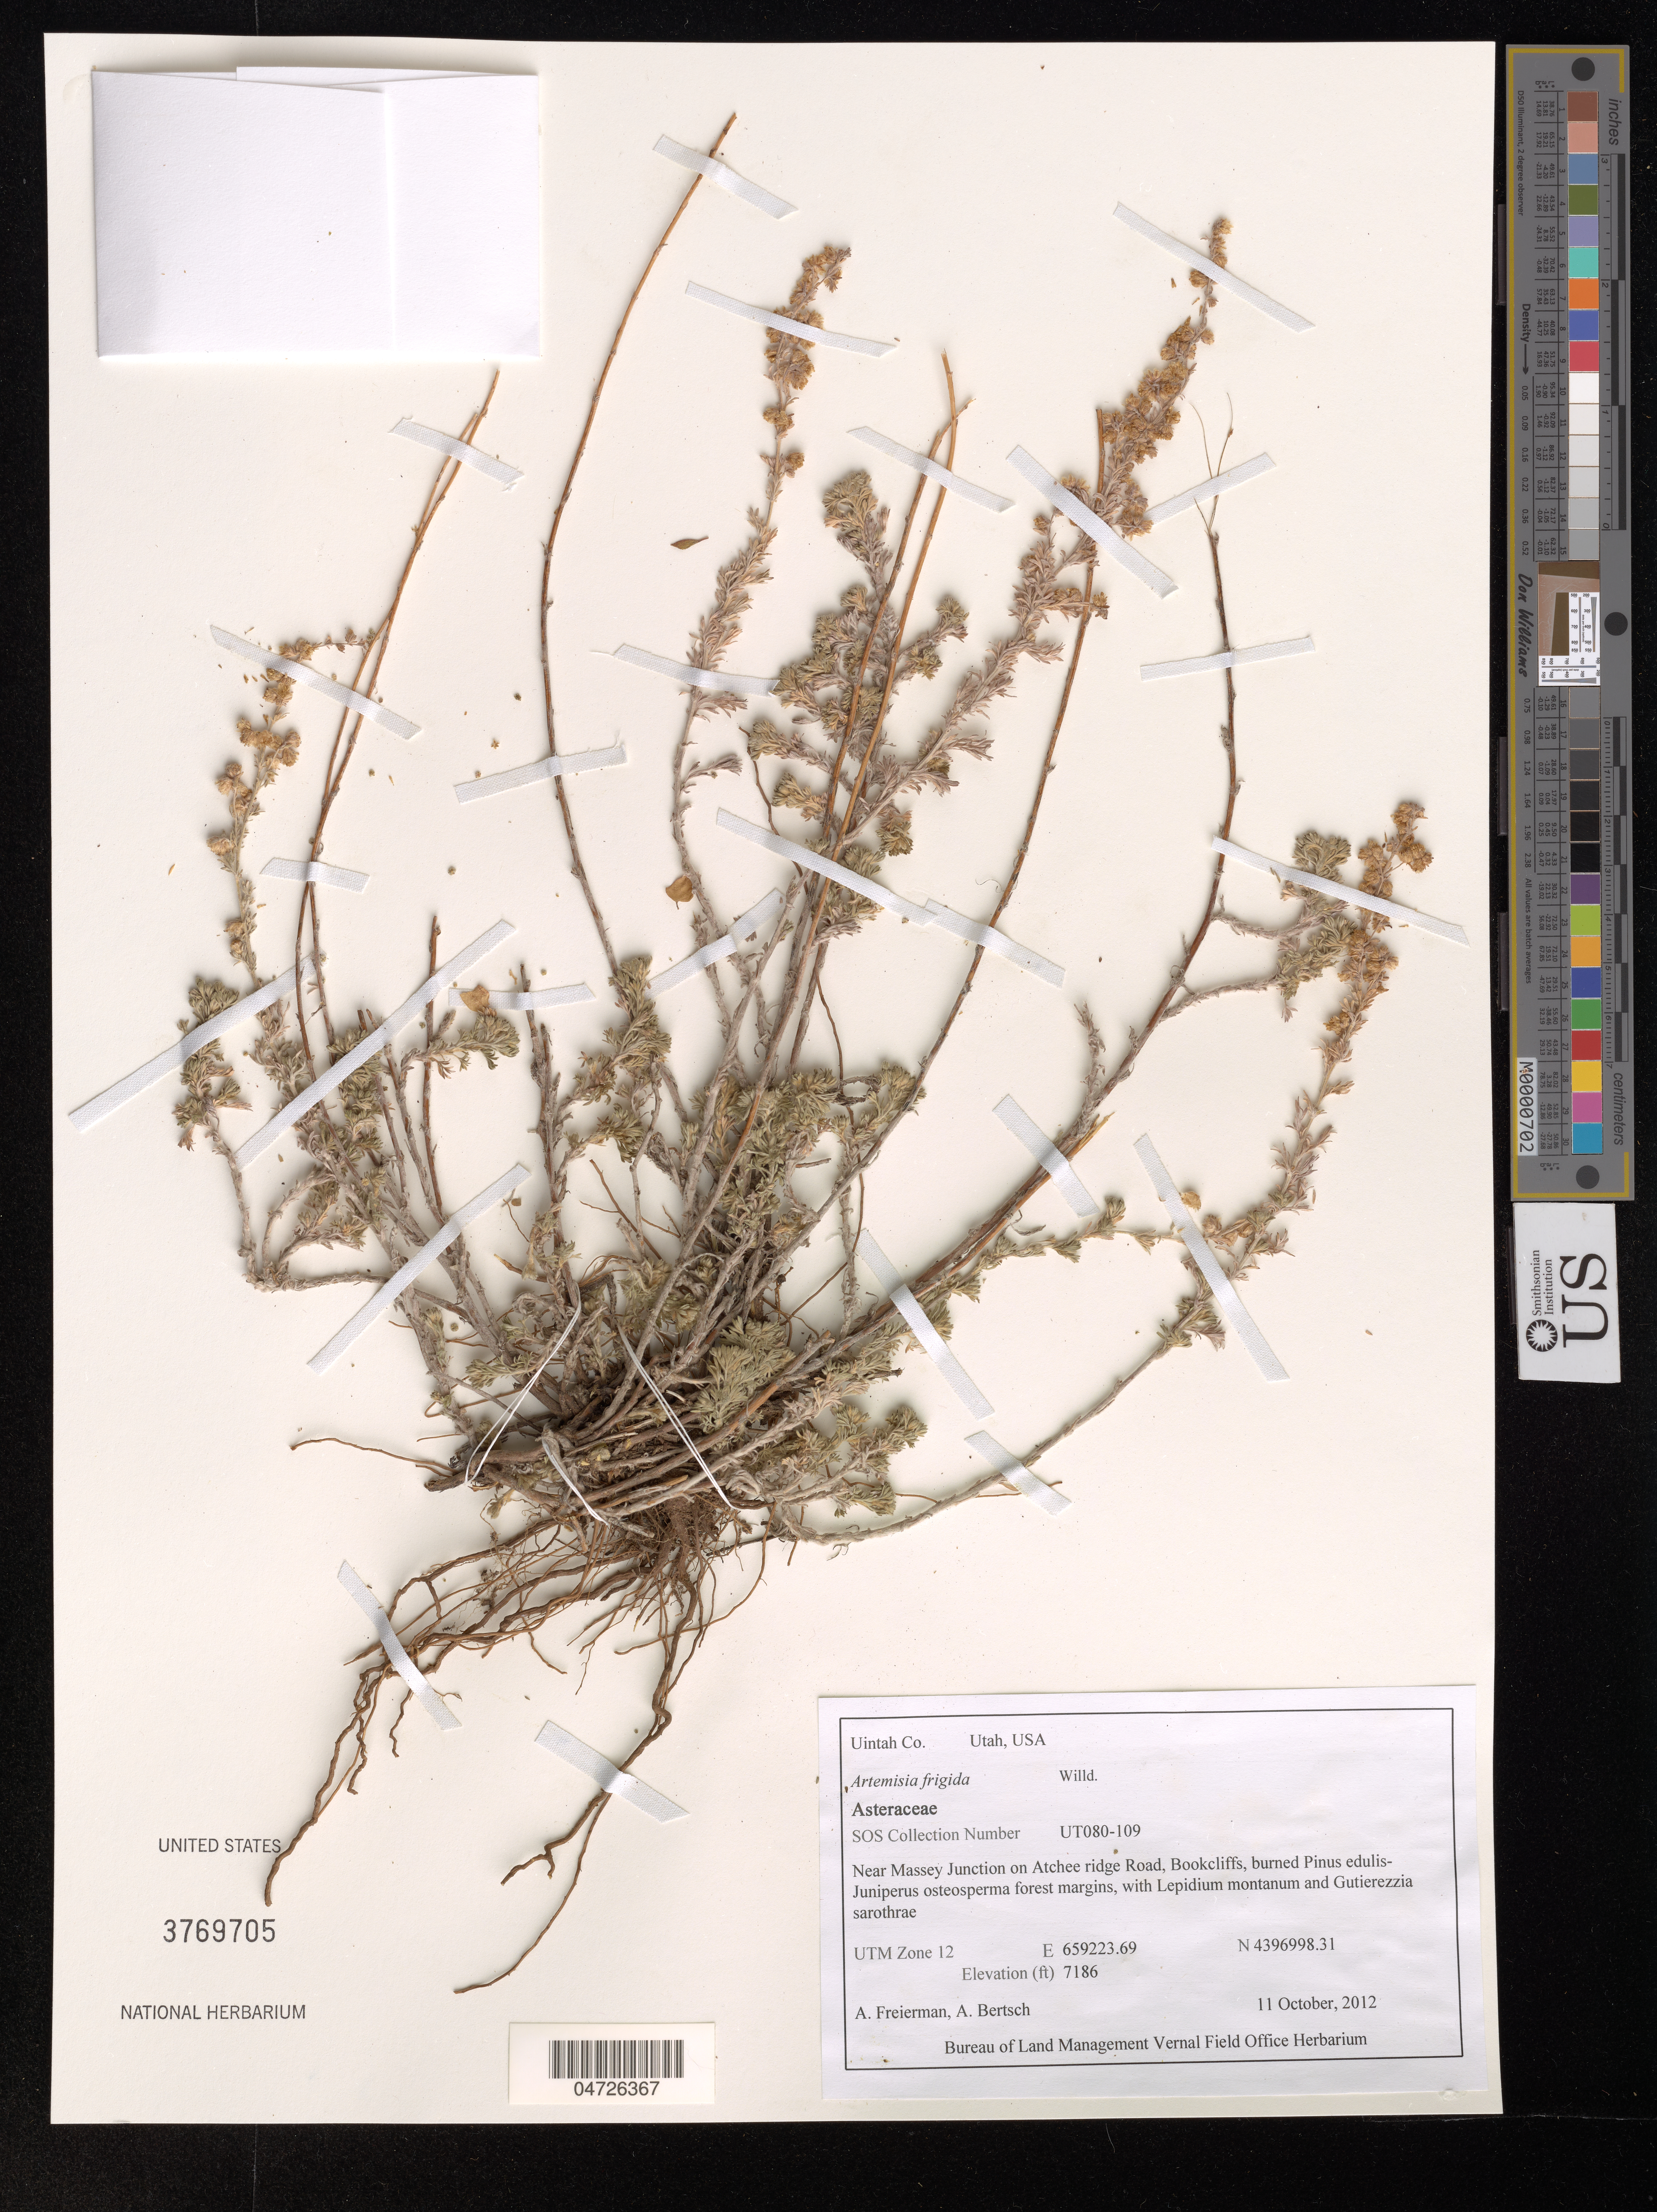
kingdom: Plantae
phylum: Tracheophyta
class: Magnoliopsida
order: Asterales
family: Asteraceae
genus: Artemisia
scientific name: Artemisia frigida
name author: Willd.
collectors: A. Freierman & A. Bertsch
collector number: UT080-109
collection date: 2012-10-11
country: United States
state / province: Utah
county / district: Uintah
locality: Uintah Co. Near Massey Junction on Atchee ridge Road, Bookcliffs. UTM Zone 12.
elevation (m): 2190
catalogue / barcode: US 3769705